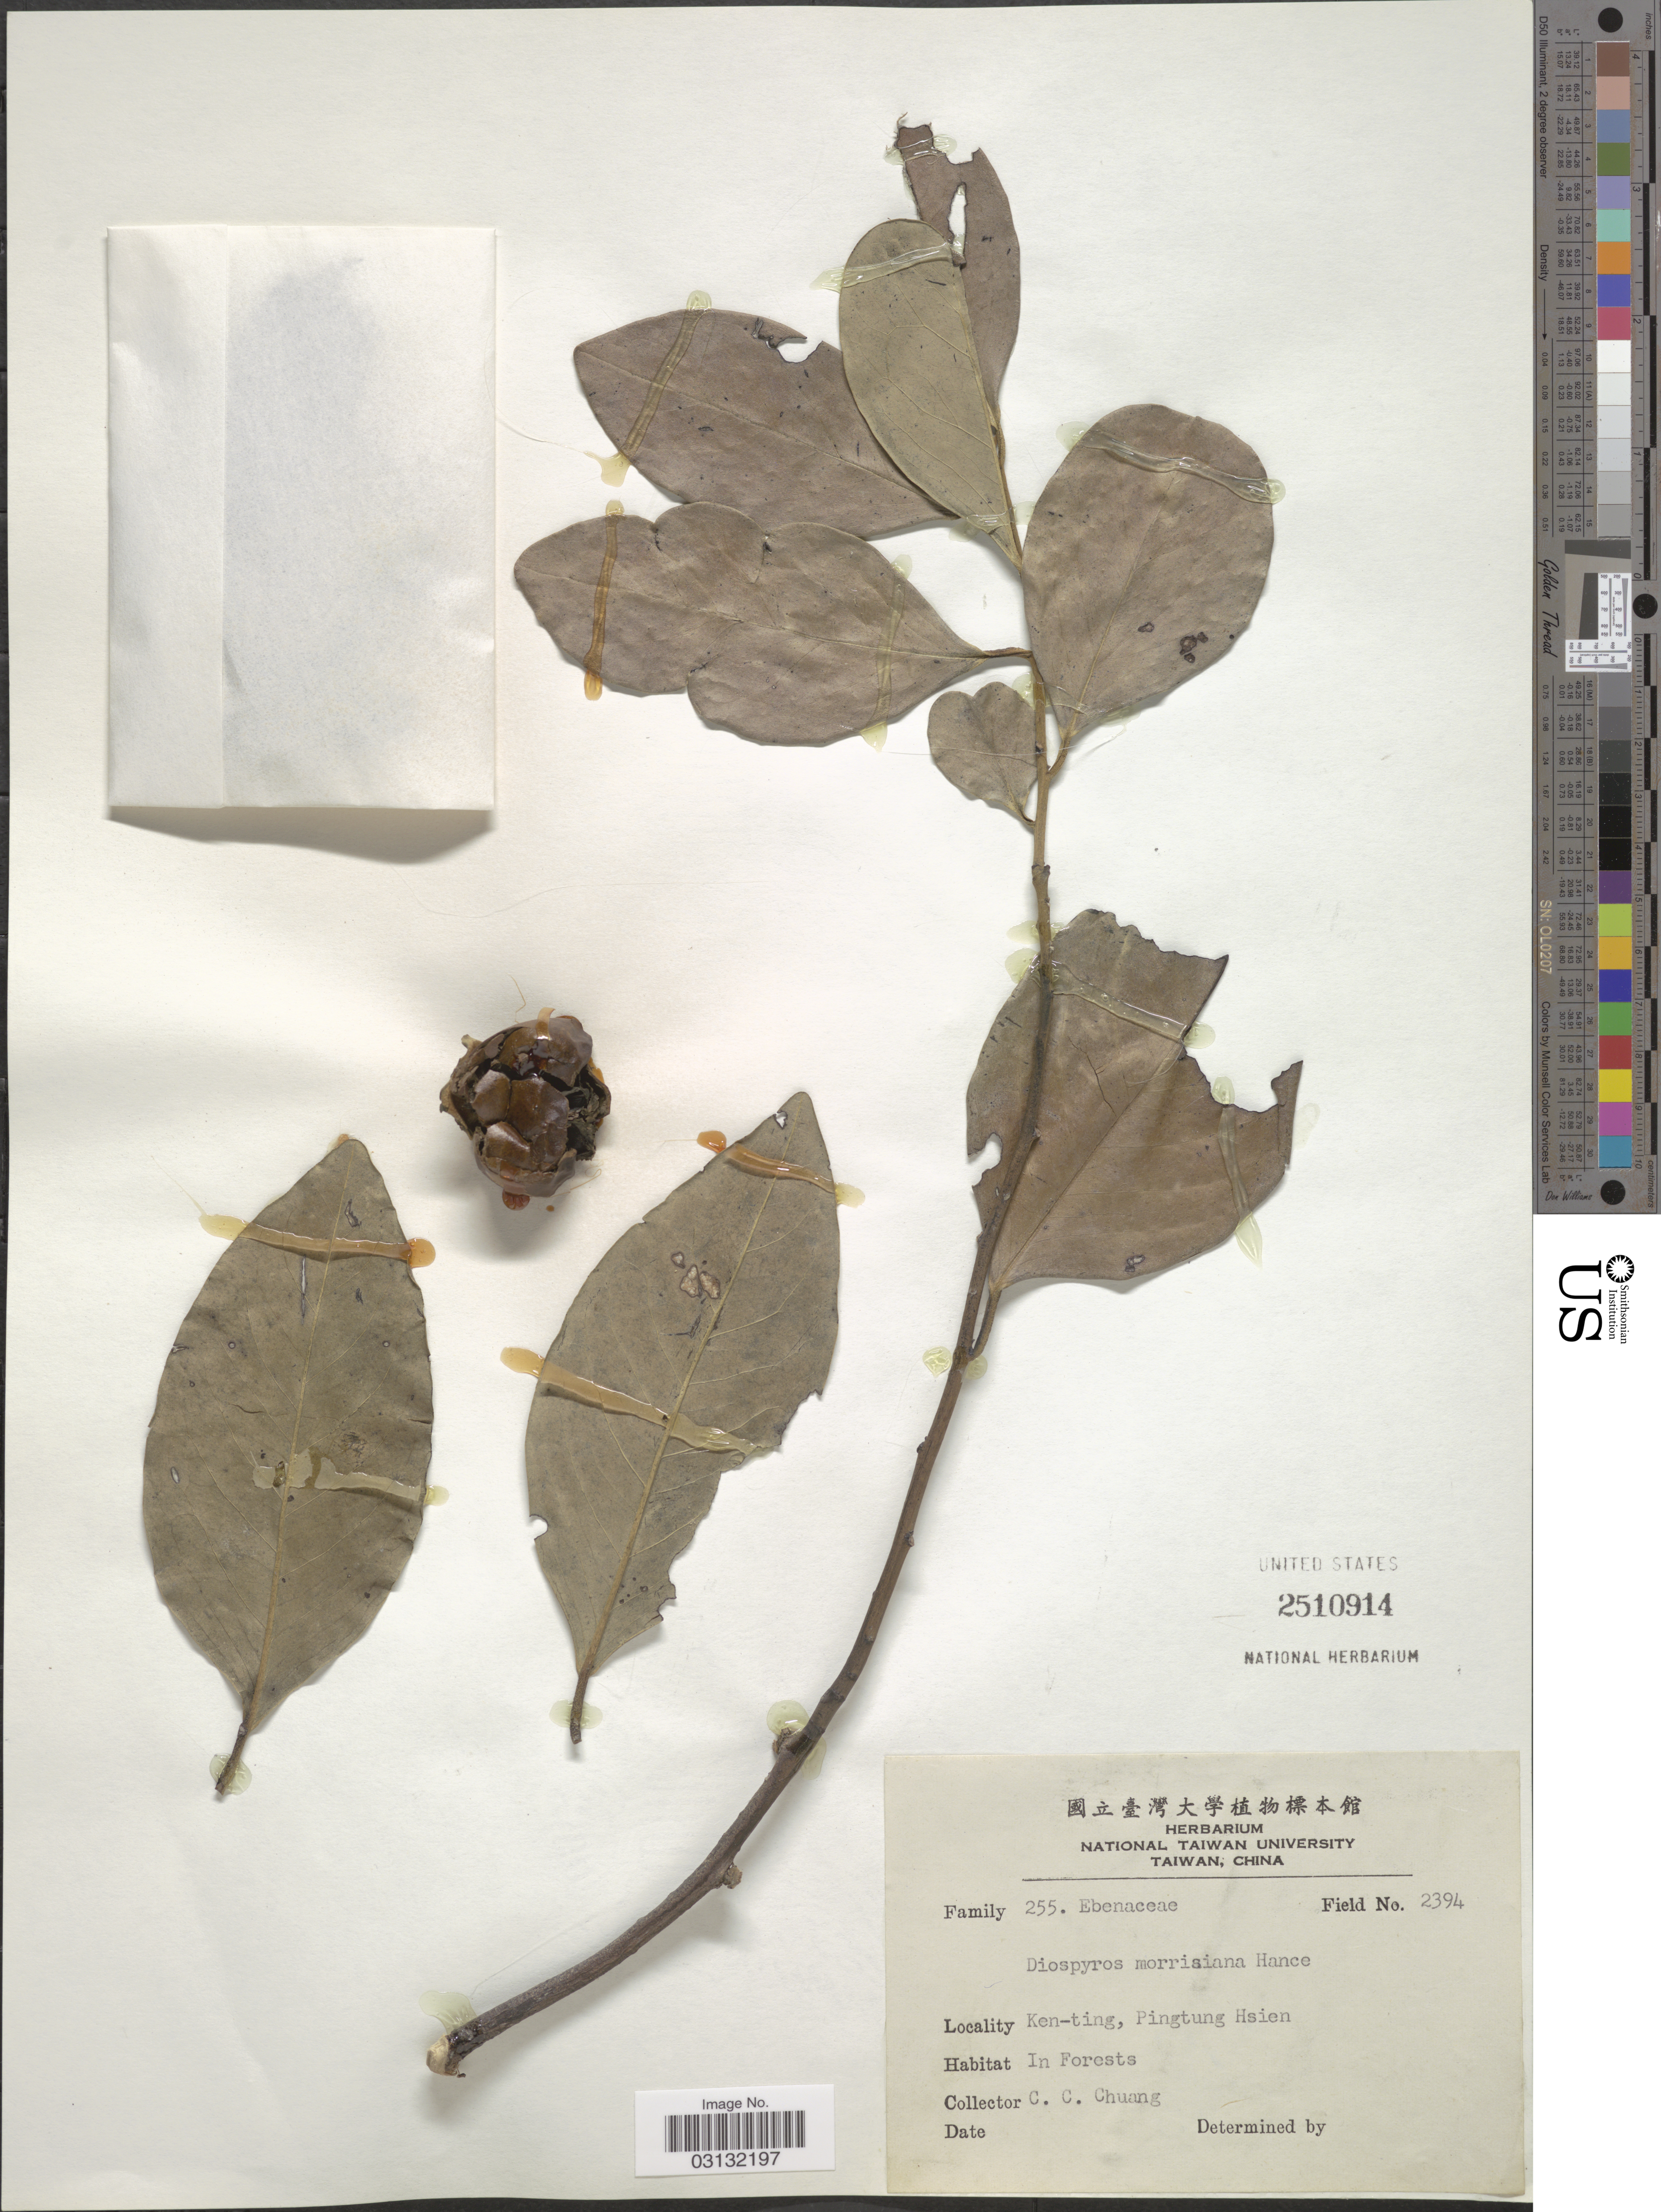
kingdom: Plantae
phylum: Tracheophyta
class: Magnoliopsida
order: Ericales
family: Ebenaceae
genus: Diospyros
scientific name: Diospyros morrisiana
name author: Hance in Walp.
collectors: C. C. Chuang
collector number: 2394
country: Taiwan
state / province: Pingtung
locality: Ken-ting, Pingtung Hsien.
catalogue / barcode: US 2510914